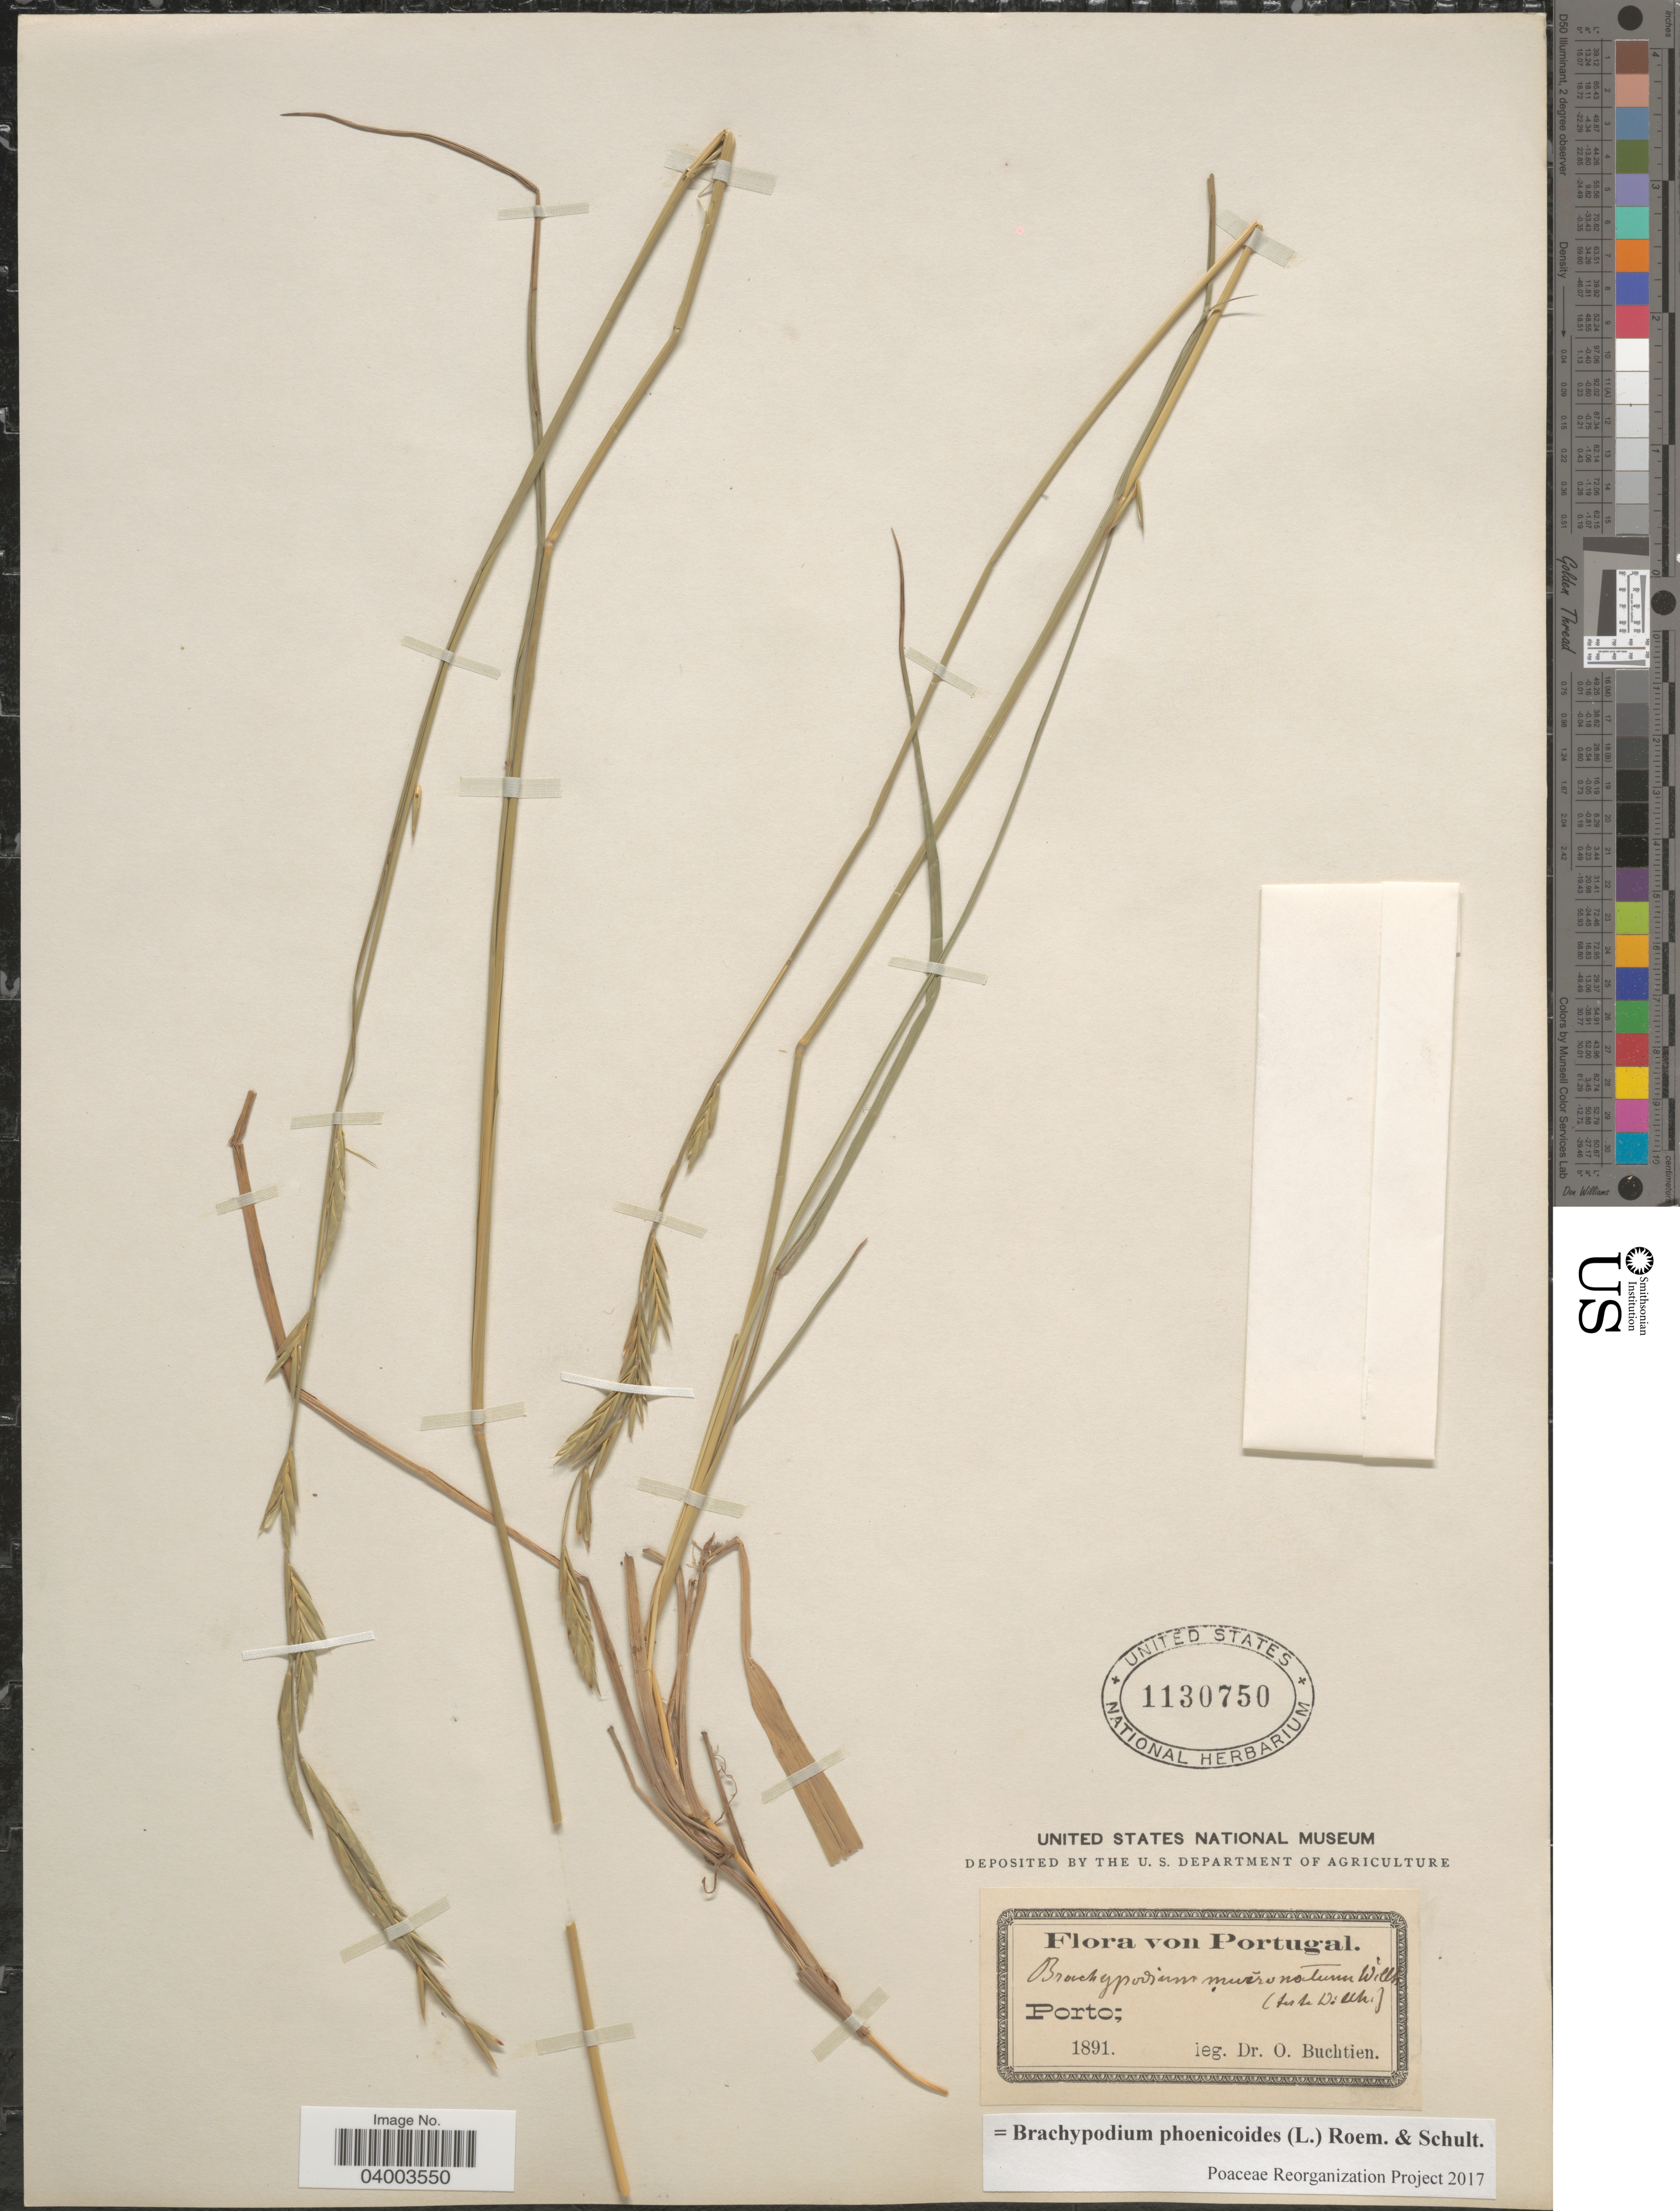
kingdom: Plantae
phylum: Tracheophyta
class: Liliopsida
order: Poales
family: Poaceae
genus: Brachypodium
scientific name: Brachypodium phoenicoides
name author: (L.) Roem. & Schult.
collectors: O. Buchtien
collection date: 1891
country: Portugal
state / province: Porto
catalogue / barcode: US 1130750